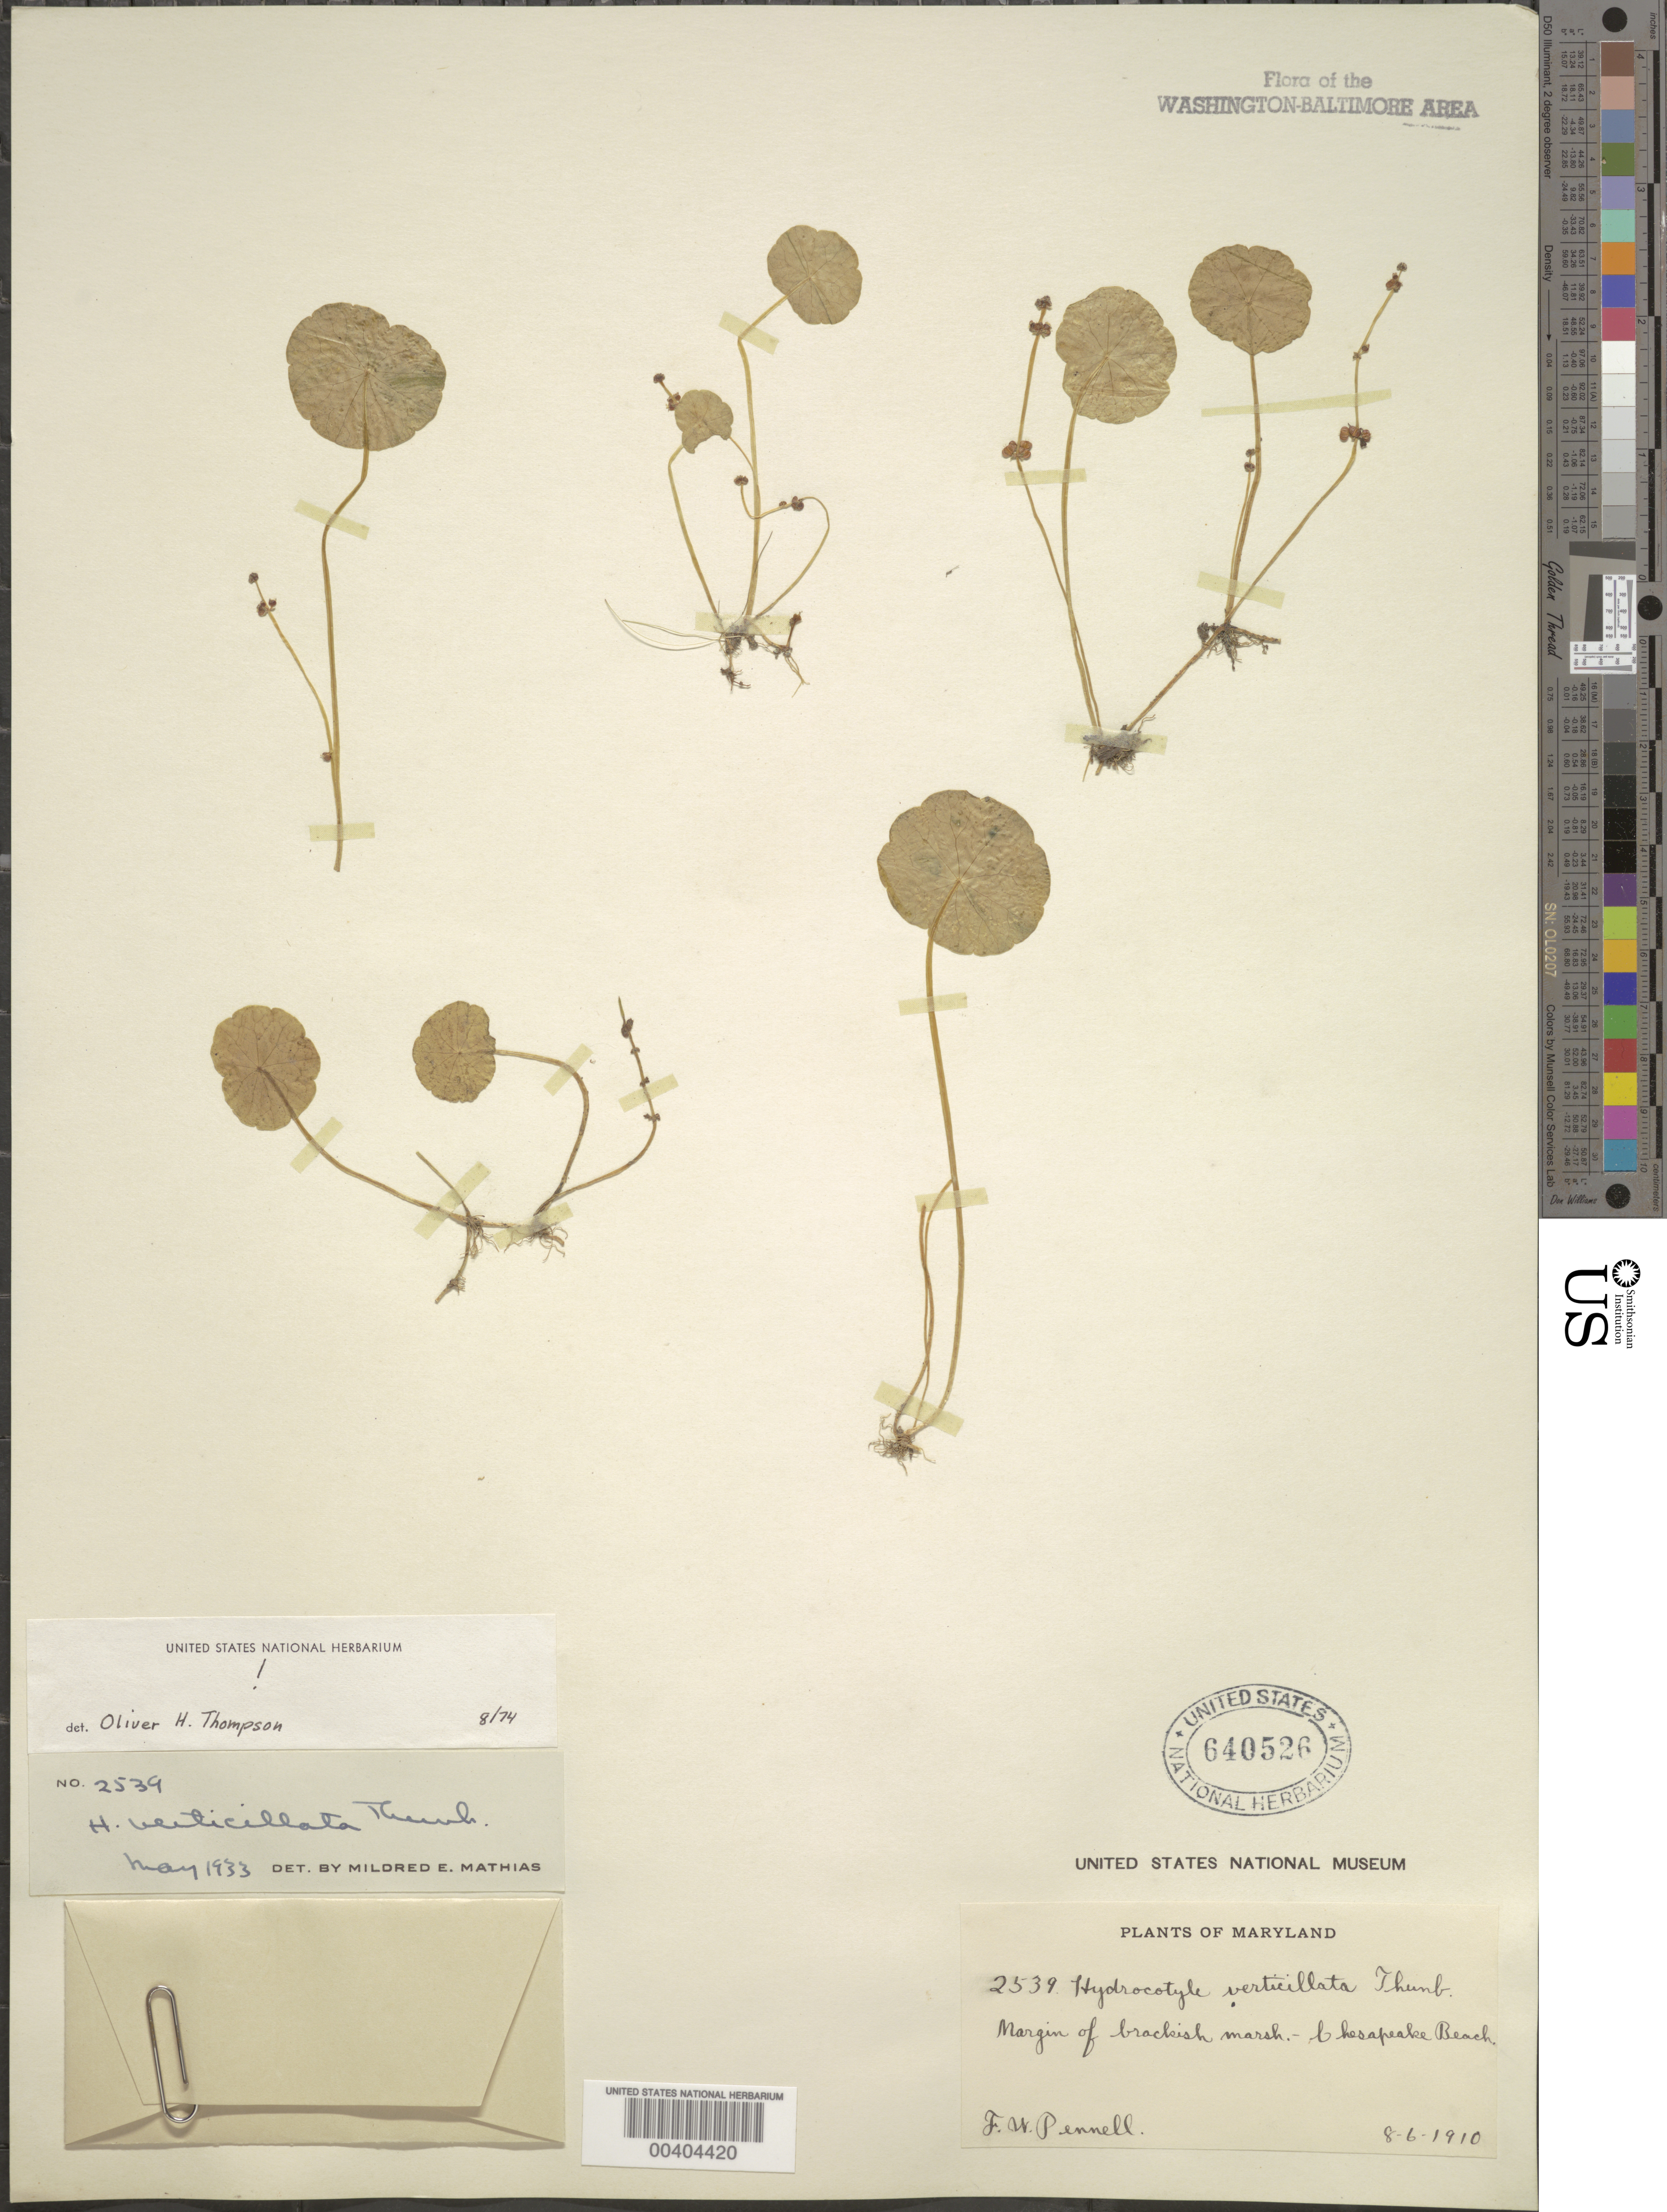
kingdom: Plantae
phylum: Tracheophyta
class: Magnoliopsida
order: Apiales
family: Araliaceae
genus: Hydrocotyle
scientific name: Hydrocotyle verticillata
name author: Thunb.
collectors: F. W. Pennell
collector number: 2539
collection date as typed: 06 Aug 1910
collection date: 1910-08-06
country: United States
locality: Chesapeake Beach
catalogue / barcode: US 640526